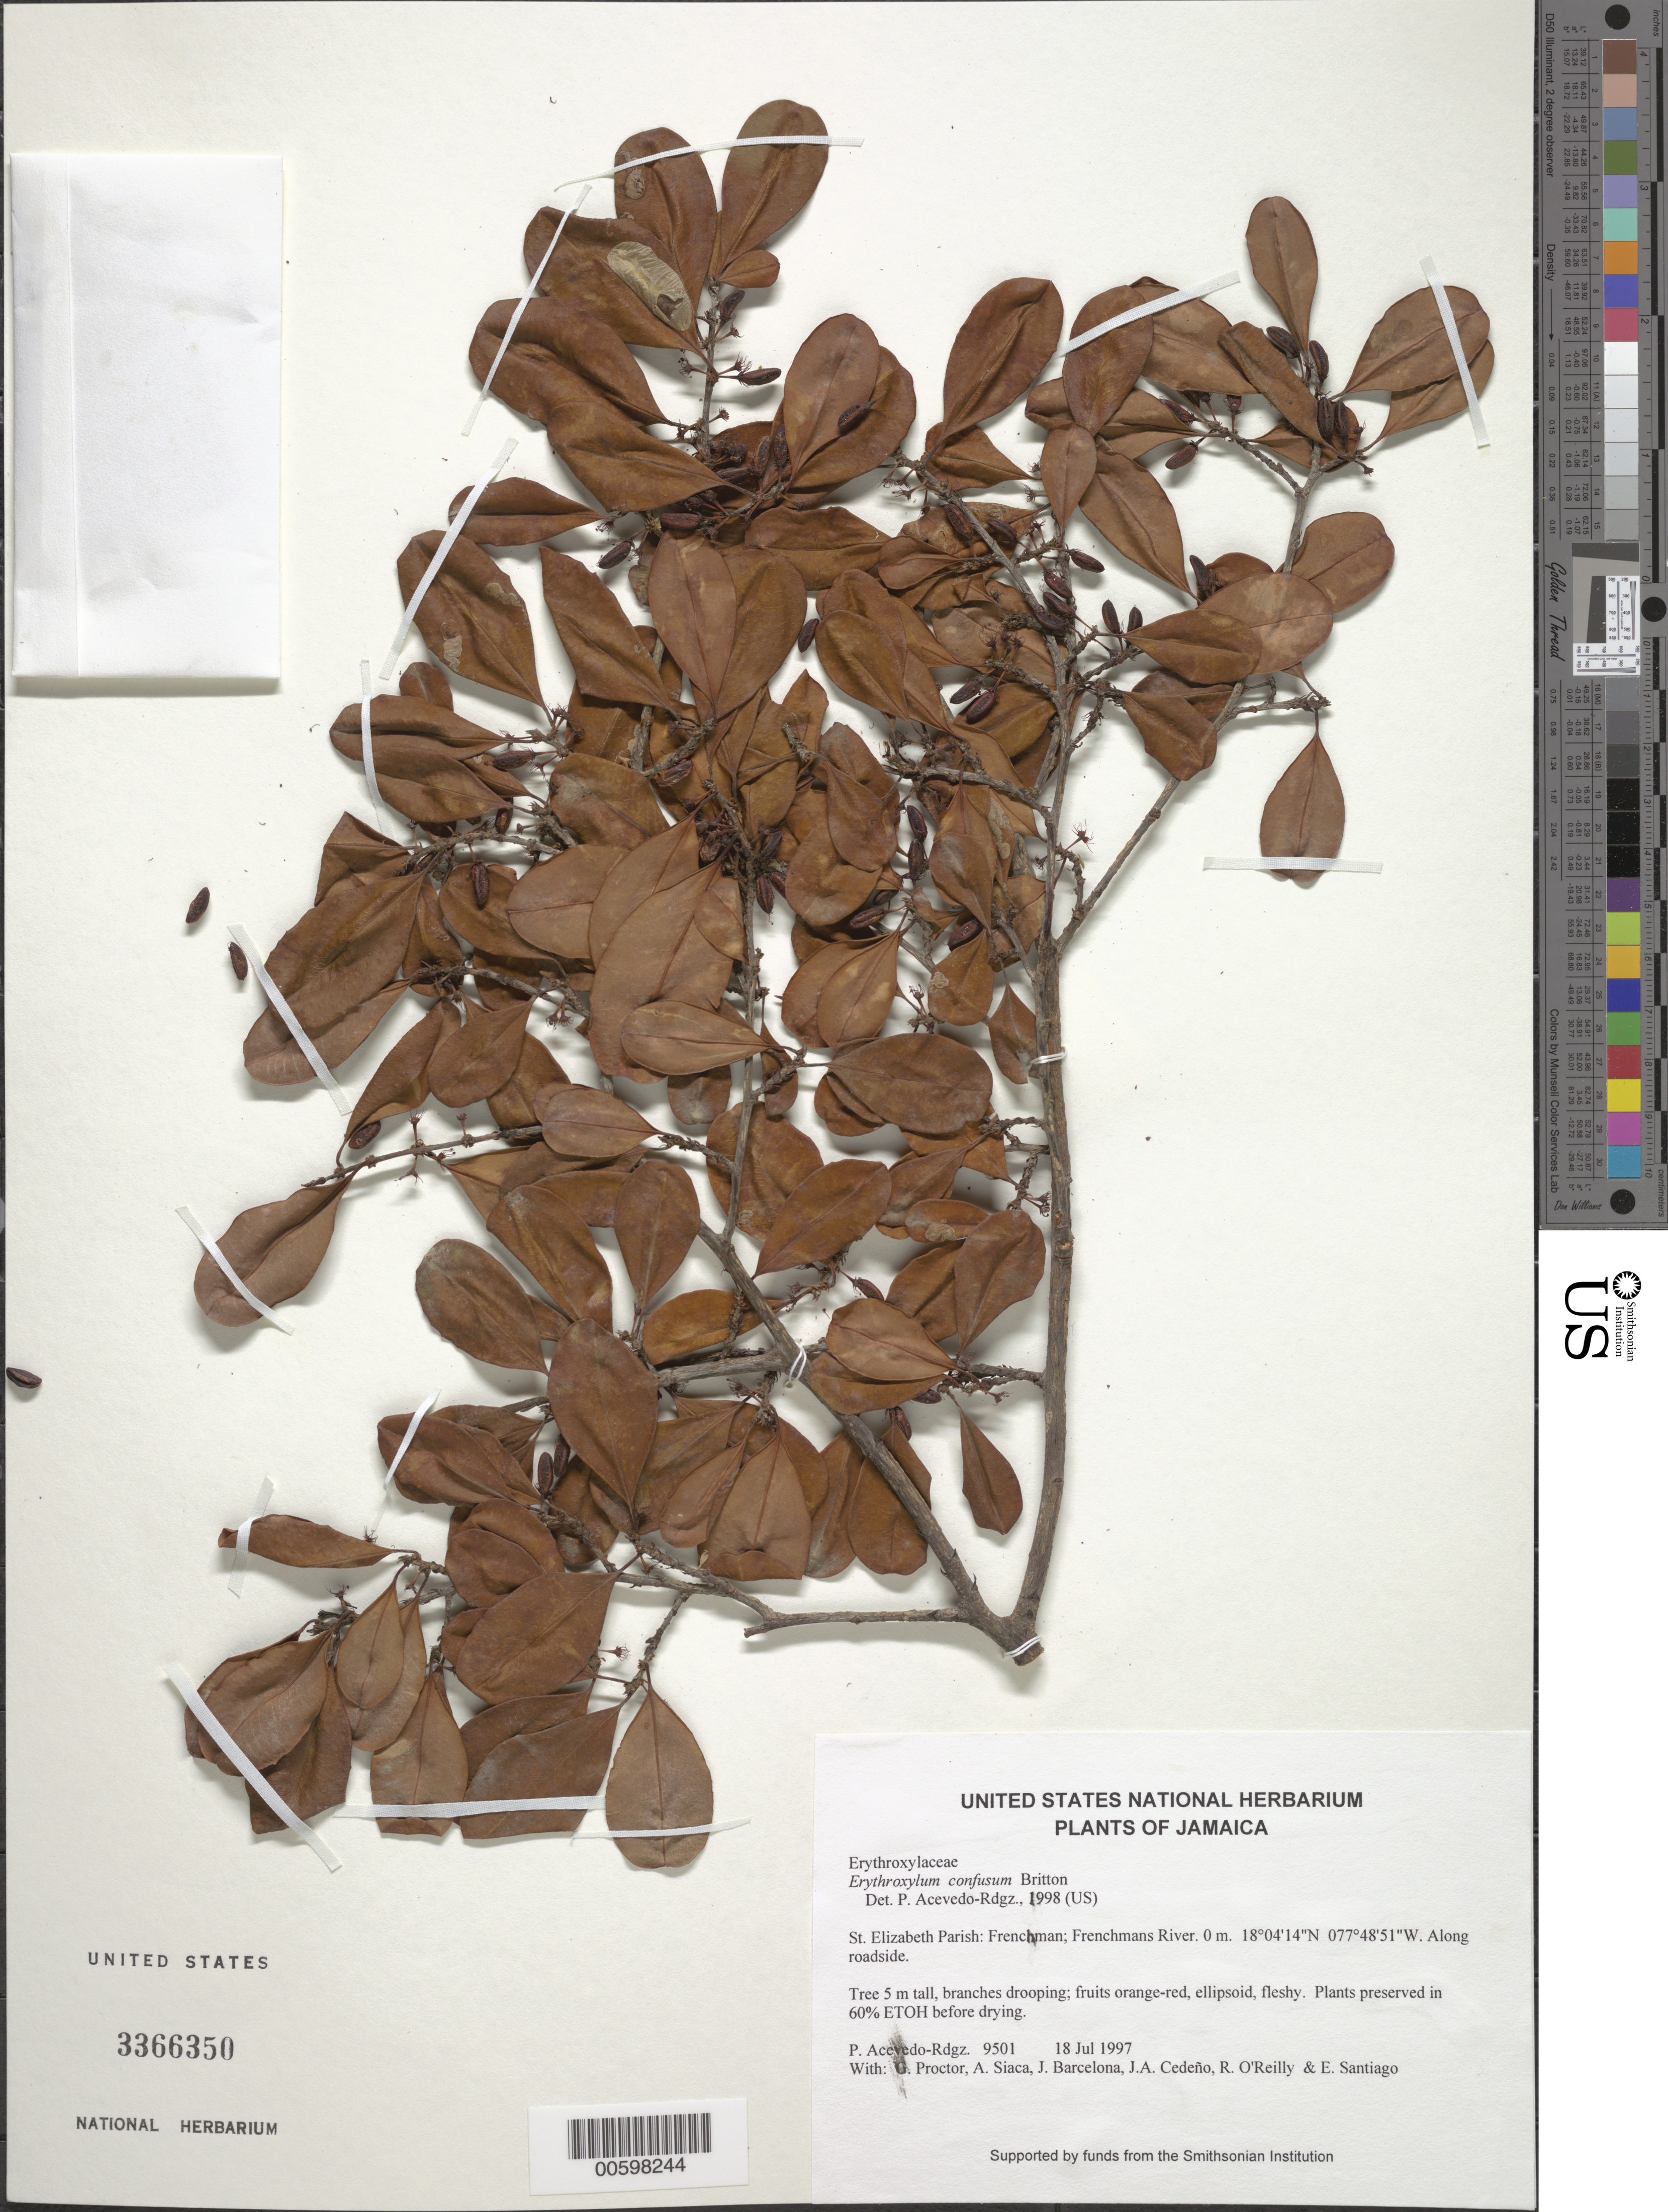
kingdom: Plantae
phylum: Tracheophyta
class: Magnoliopsida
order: Malpighiales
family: Erythroxylaceae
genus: Erythroxylum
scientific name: Erythroxylum confusum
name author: Britton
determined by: Acevedo-Rodríguez, P., (BOT), Smithsonian Institution - National Museum of Natural History (UNITED STATES)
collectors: P. Acevedo-Rodr., G. R. Proctor, A. Siaca, J. Barcelona, J. A. Cedeño M. & R. O'Reilly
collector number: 9501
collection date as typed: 18 Jul 1997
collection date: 1997-07-18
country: Jamaica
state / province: Saint Elizabeth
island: Jamaica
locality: St. Elizabeth Parish: Frenchman; Frenchmans River.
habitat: Along roadside.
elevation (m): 0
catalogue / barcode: US 3366350